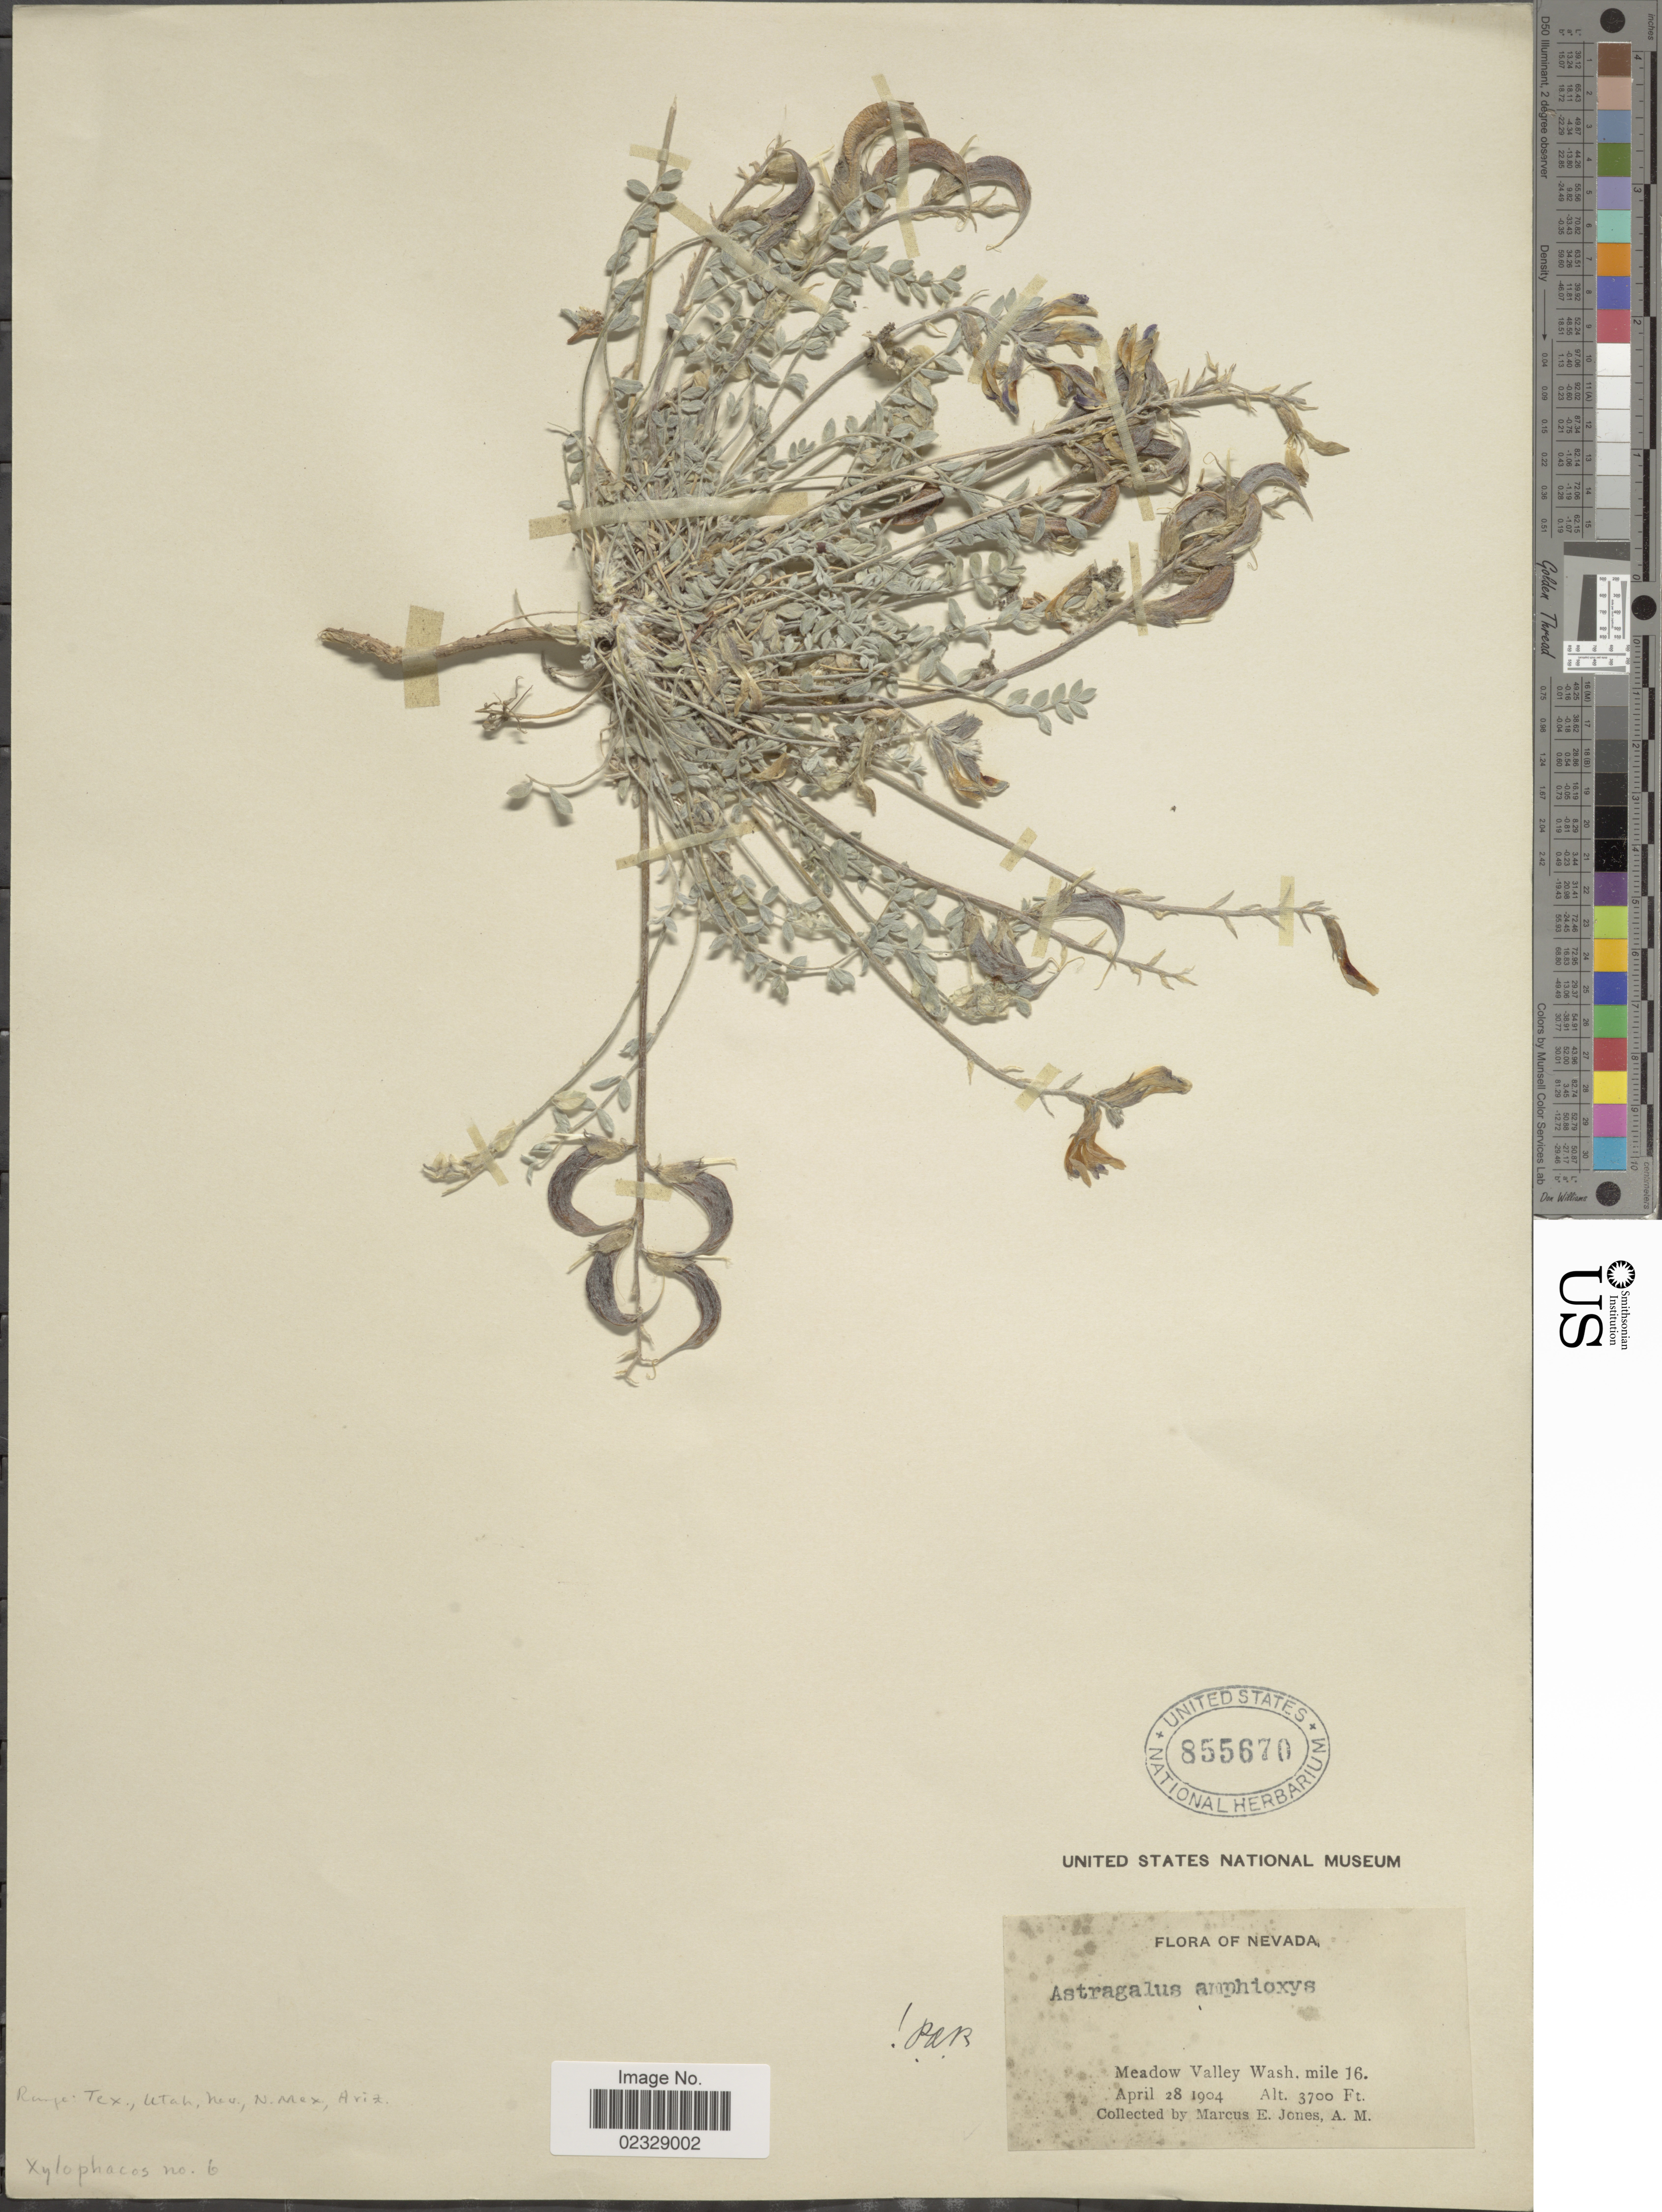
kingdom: Plantae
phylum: Tracheophyta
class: Magnoliopsida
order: Fabales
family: Fabaceae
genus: Astragalus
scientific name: Astragalus amphioxys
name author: A. Gray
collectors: M. E. Jones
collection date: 1904-04-28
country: United States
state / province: Nevada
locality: Meadow Valley Wash, mile 16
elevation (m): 1128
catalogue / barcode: US 855670